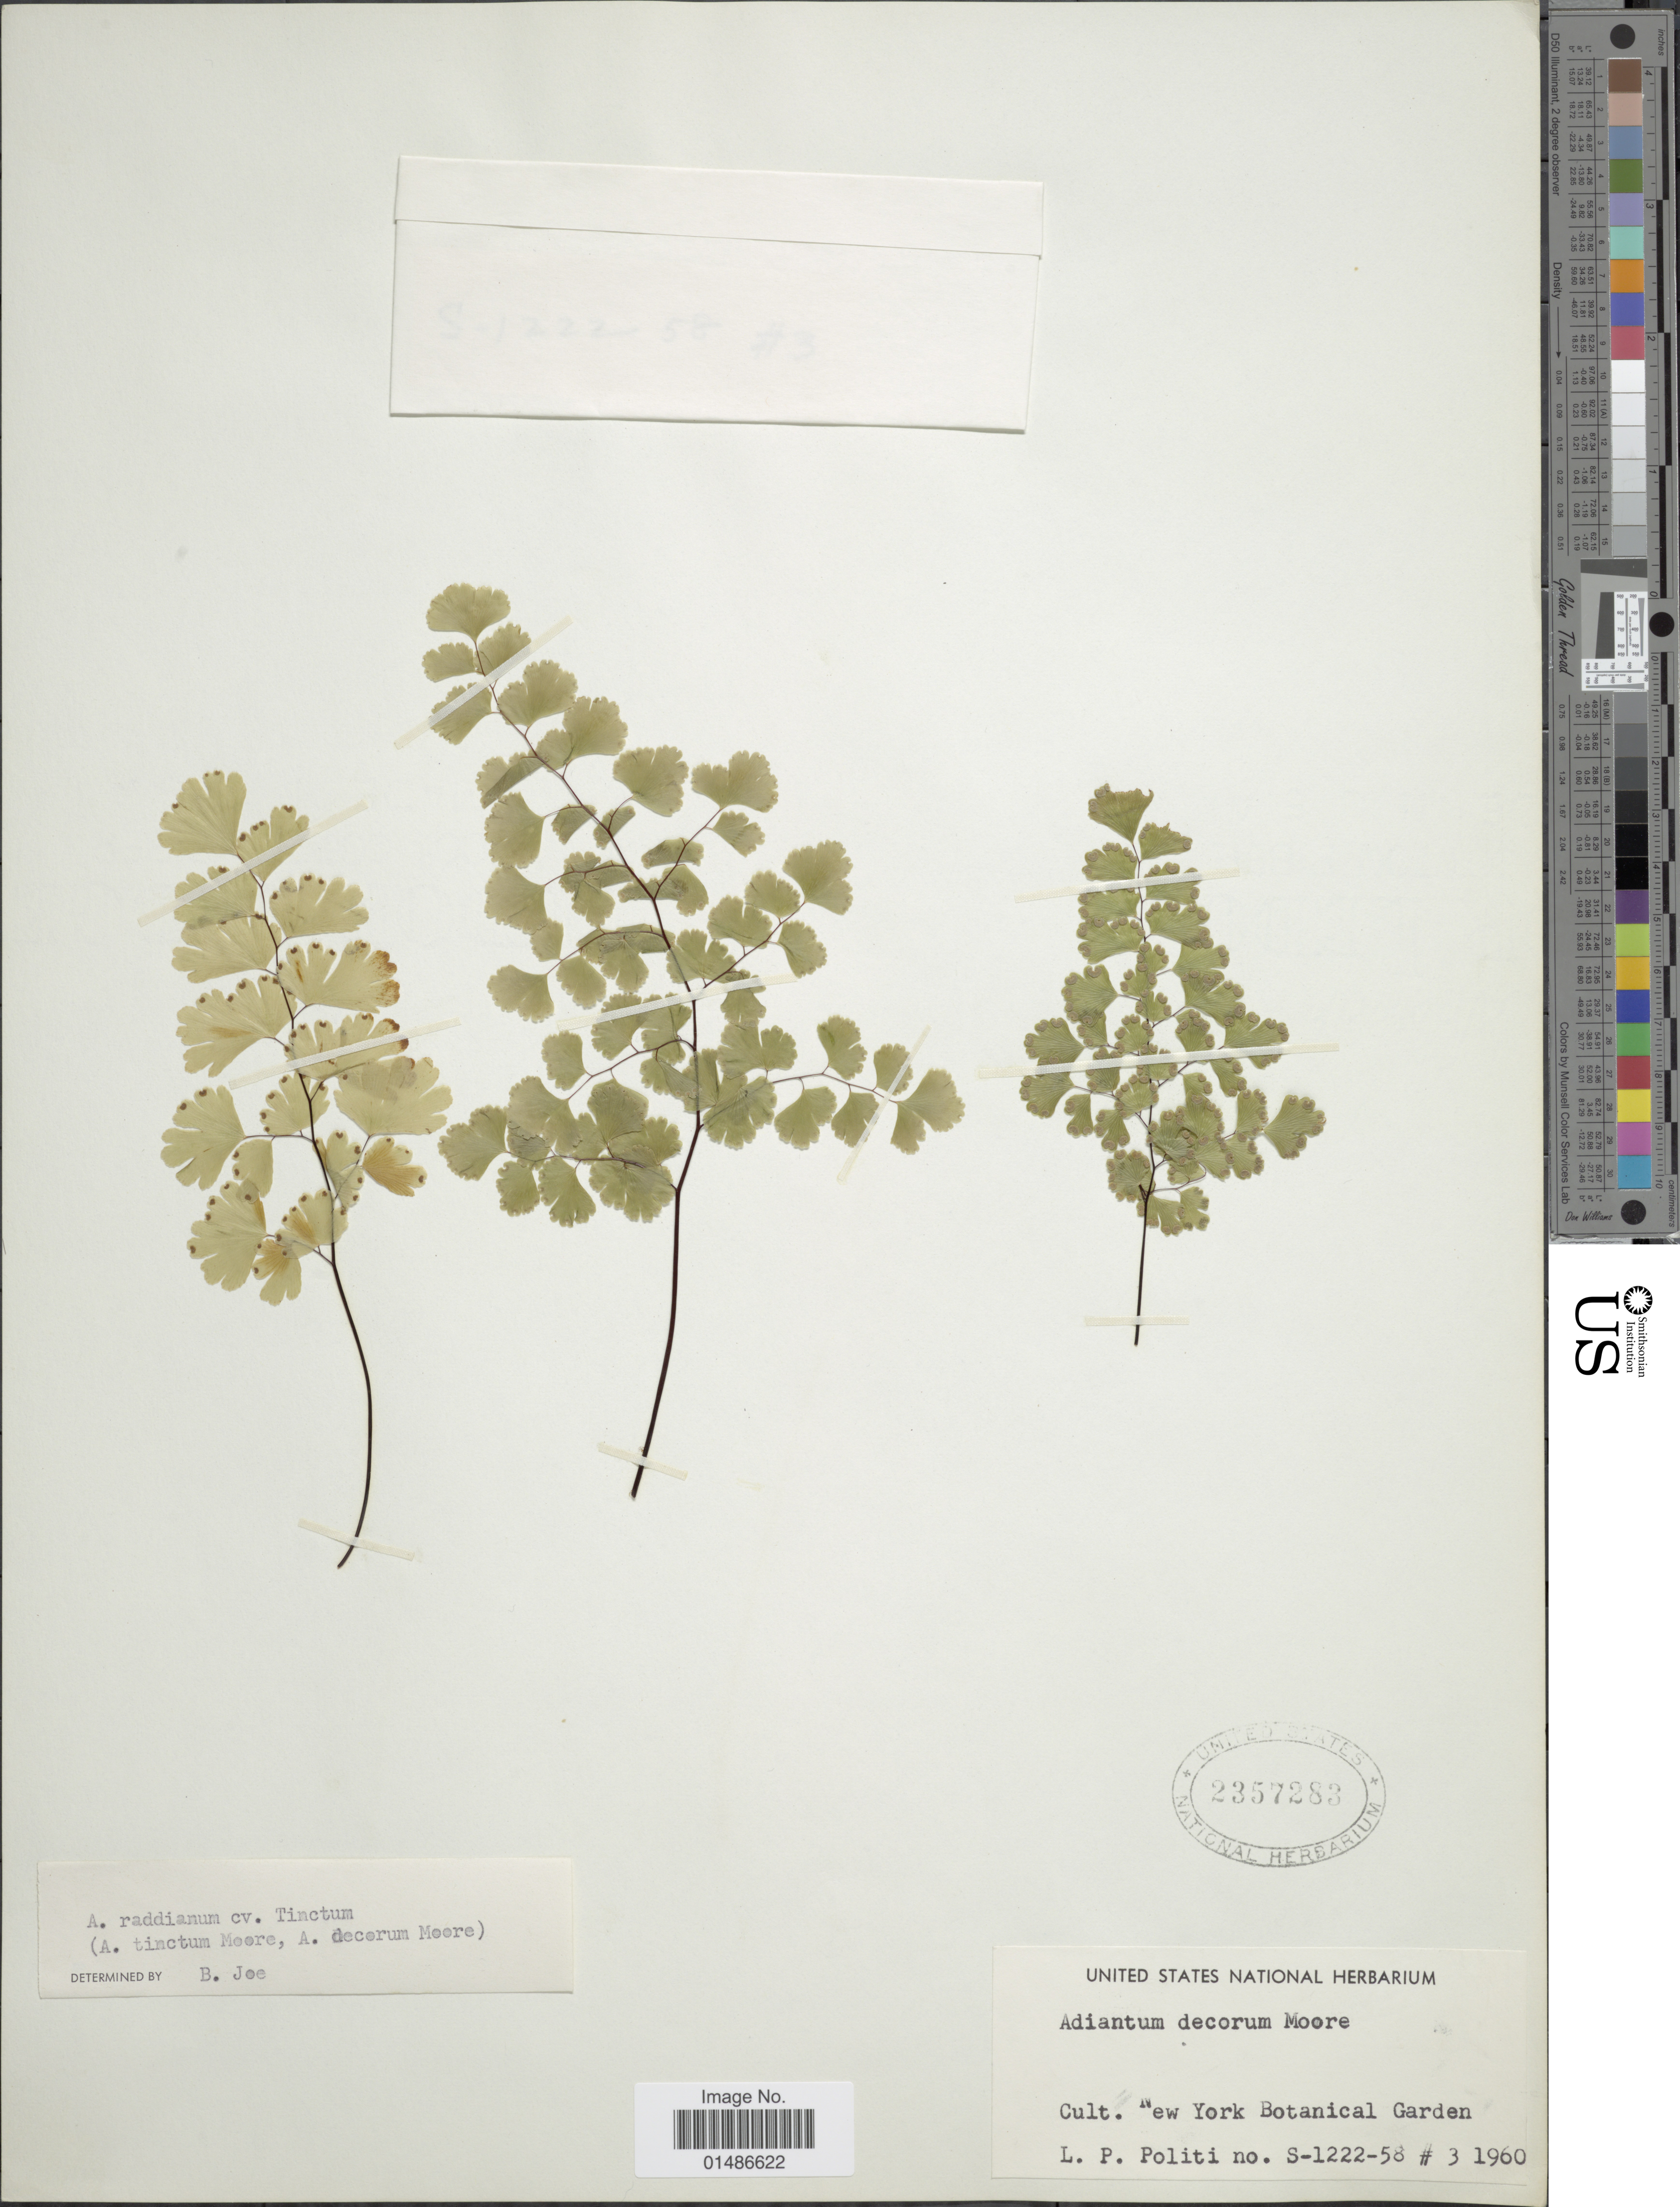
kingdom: Plantae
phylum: Tracheophyta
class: Polypodiopsida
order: Polypodiales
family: Pteridaceae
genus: Adiantum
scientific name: Adiantum raddianum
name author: C. Presl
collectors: L. Politi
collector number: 3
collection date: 1960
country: United States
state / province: New York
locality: Cult. New York Botanical Garden, S-1222-58.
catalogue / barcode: US 2357283